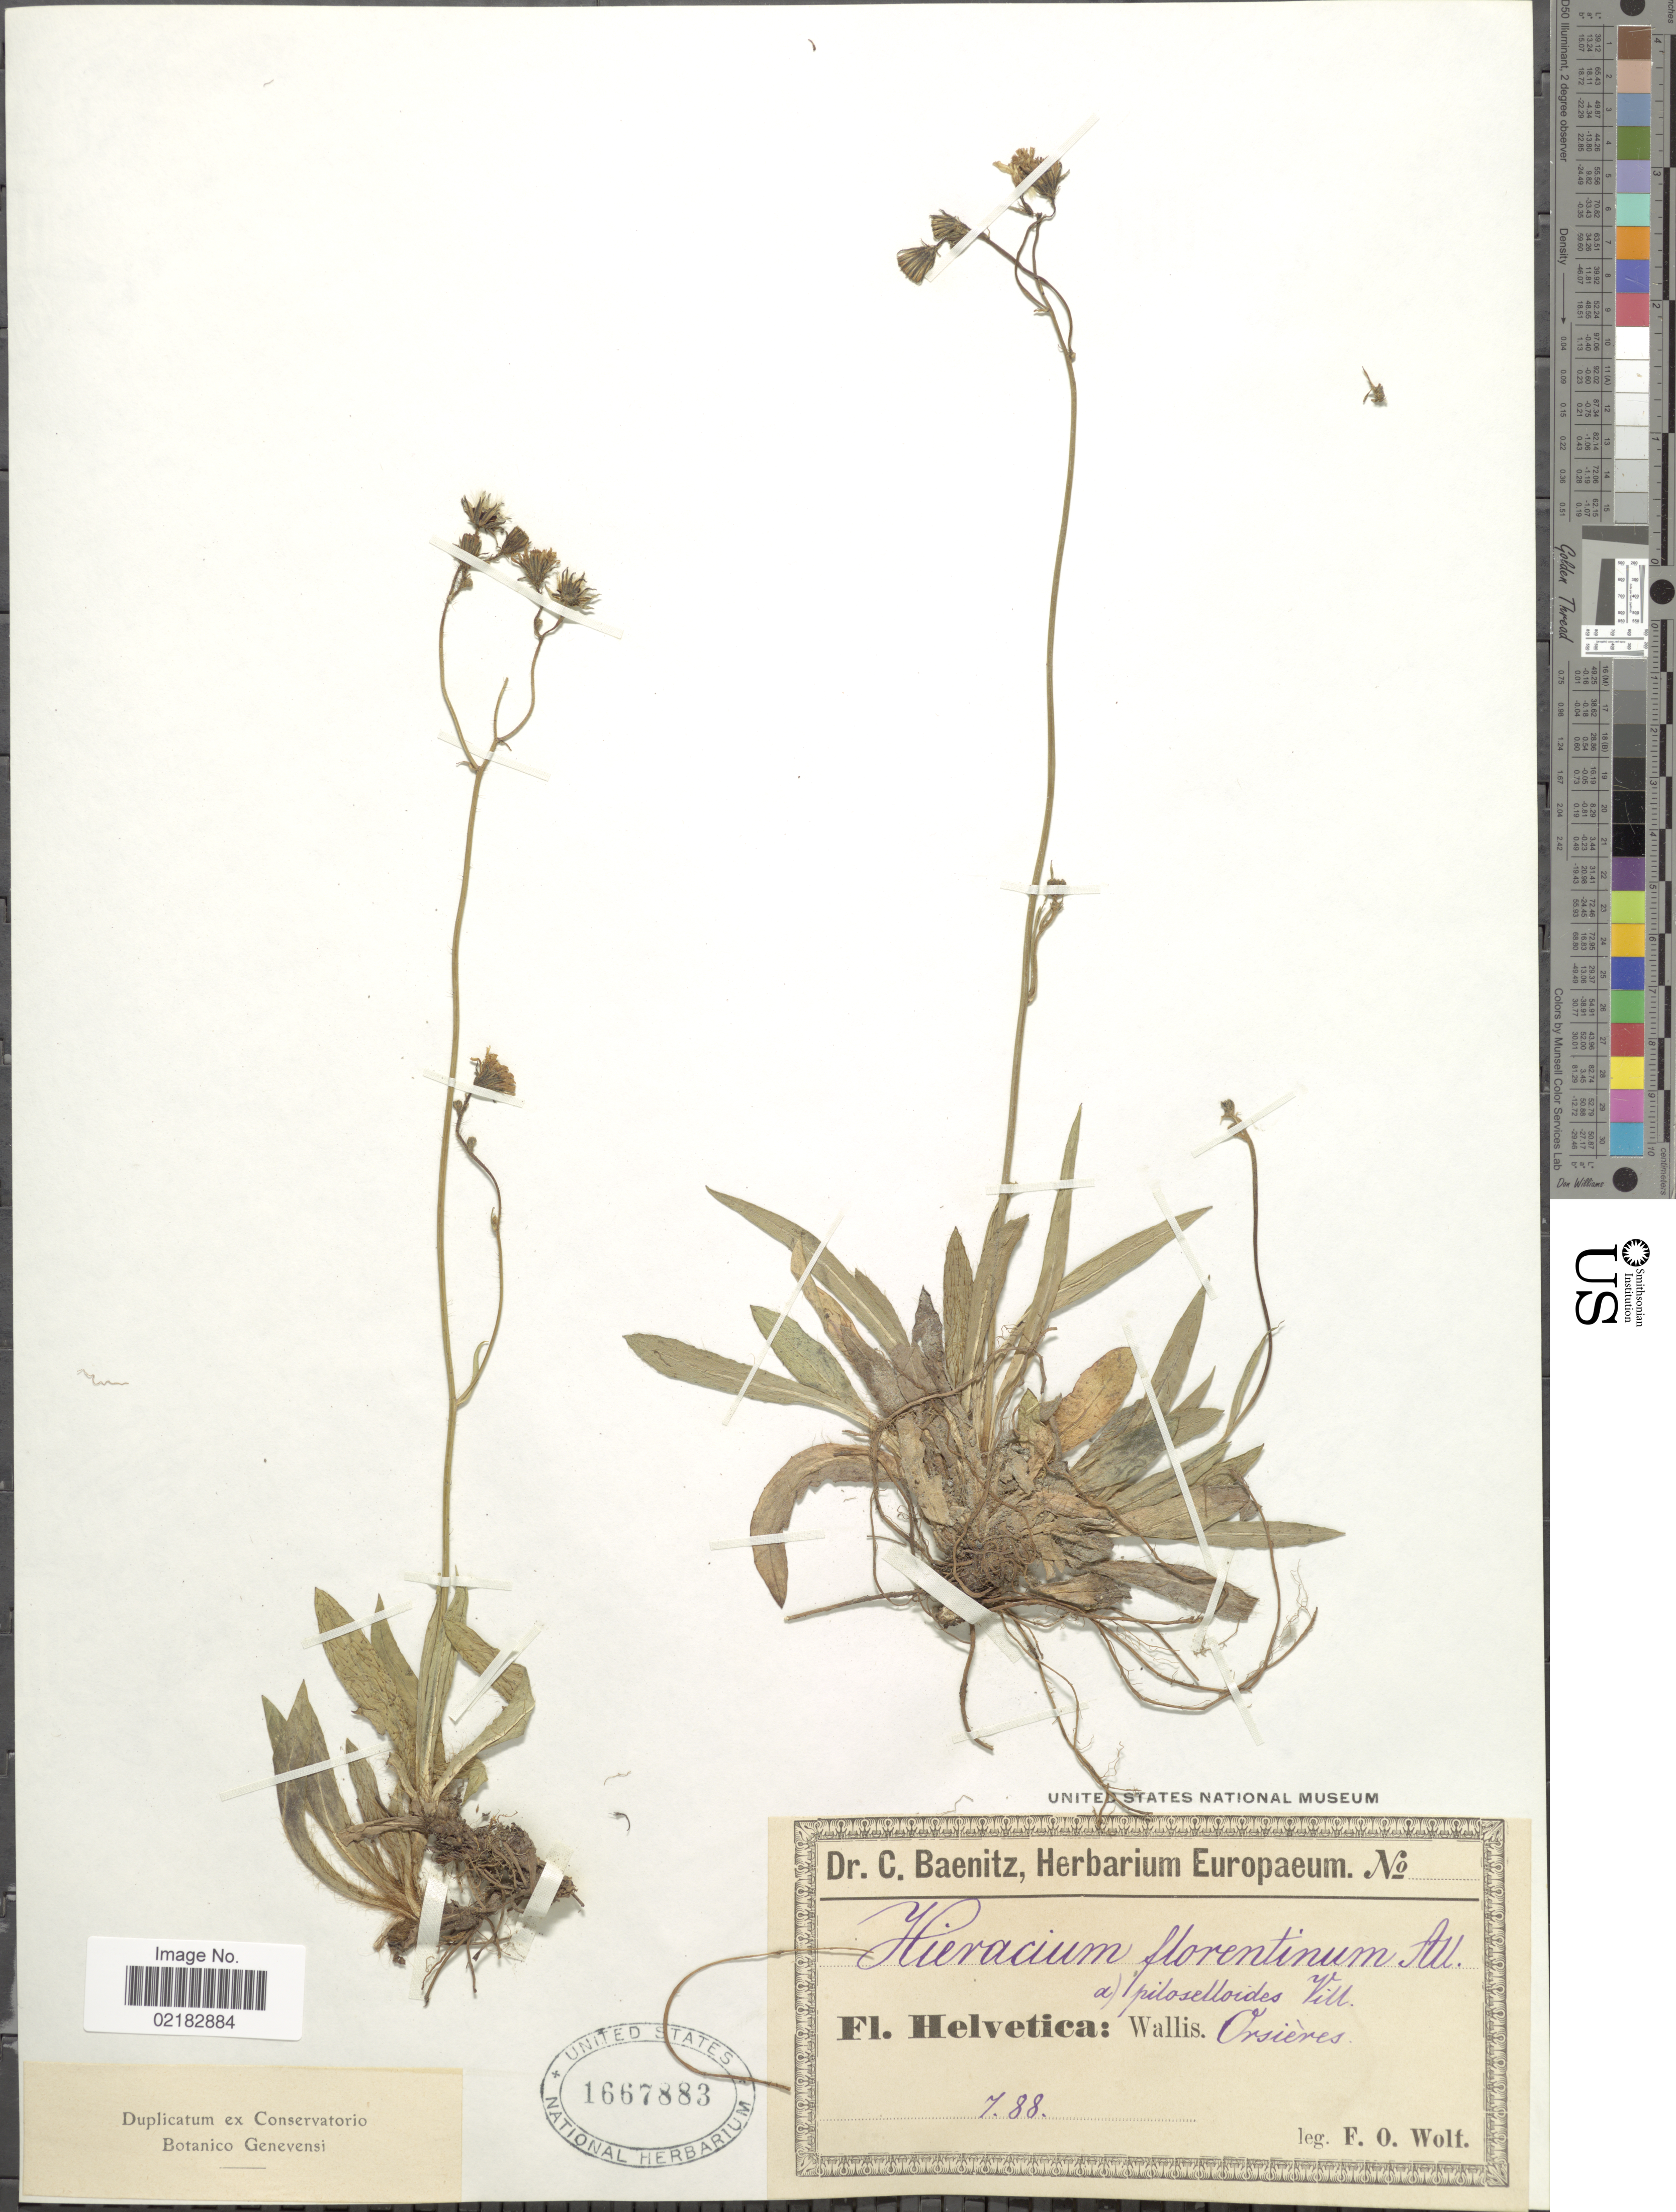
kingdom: Plantae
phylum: Tracheophyta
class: Magnoliopsida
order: Asterales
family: Asteraceae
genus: Hieracium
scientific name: Hieracium florentinum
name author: All.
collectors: F. Wolf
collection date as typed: Transcribed d/m/y: /7/88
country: Switzerland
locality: Helvetica, Wallis. Orsieres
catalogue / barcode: US 1667883